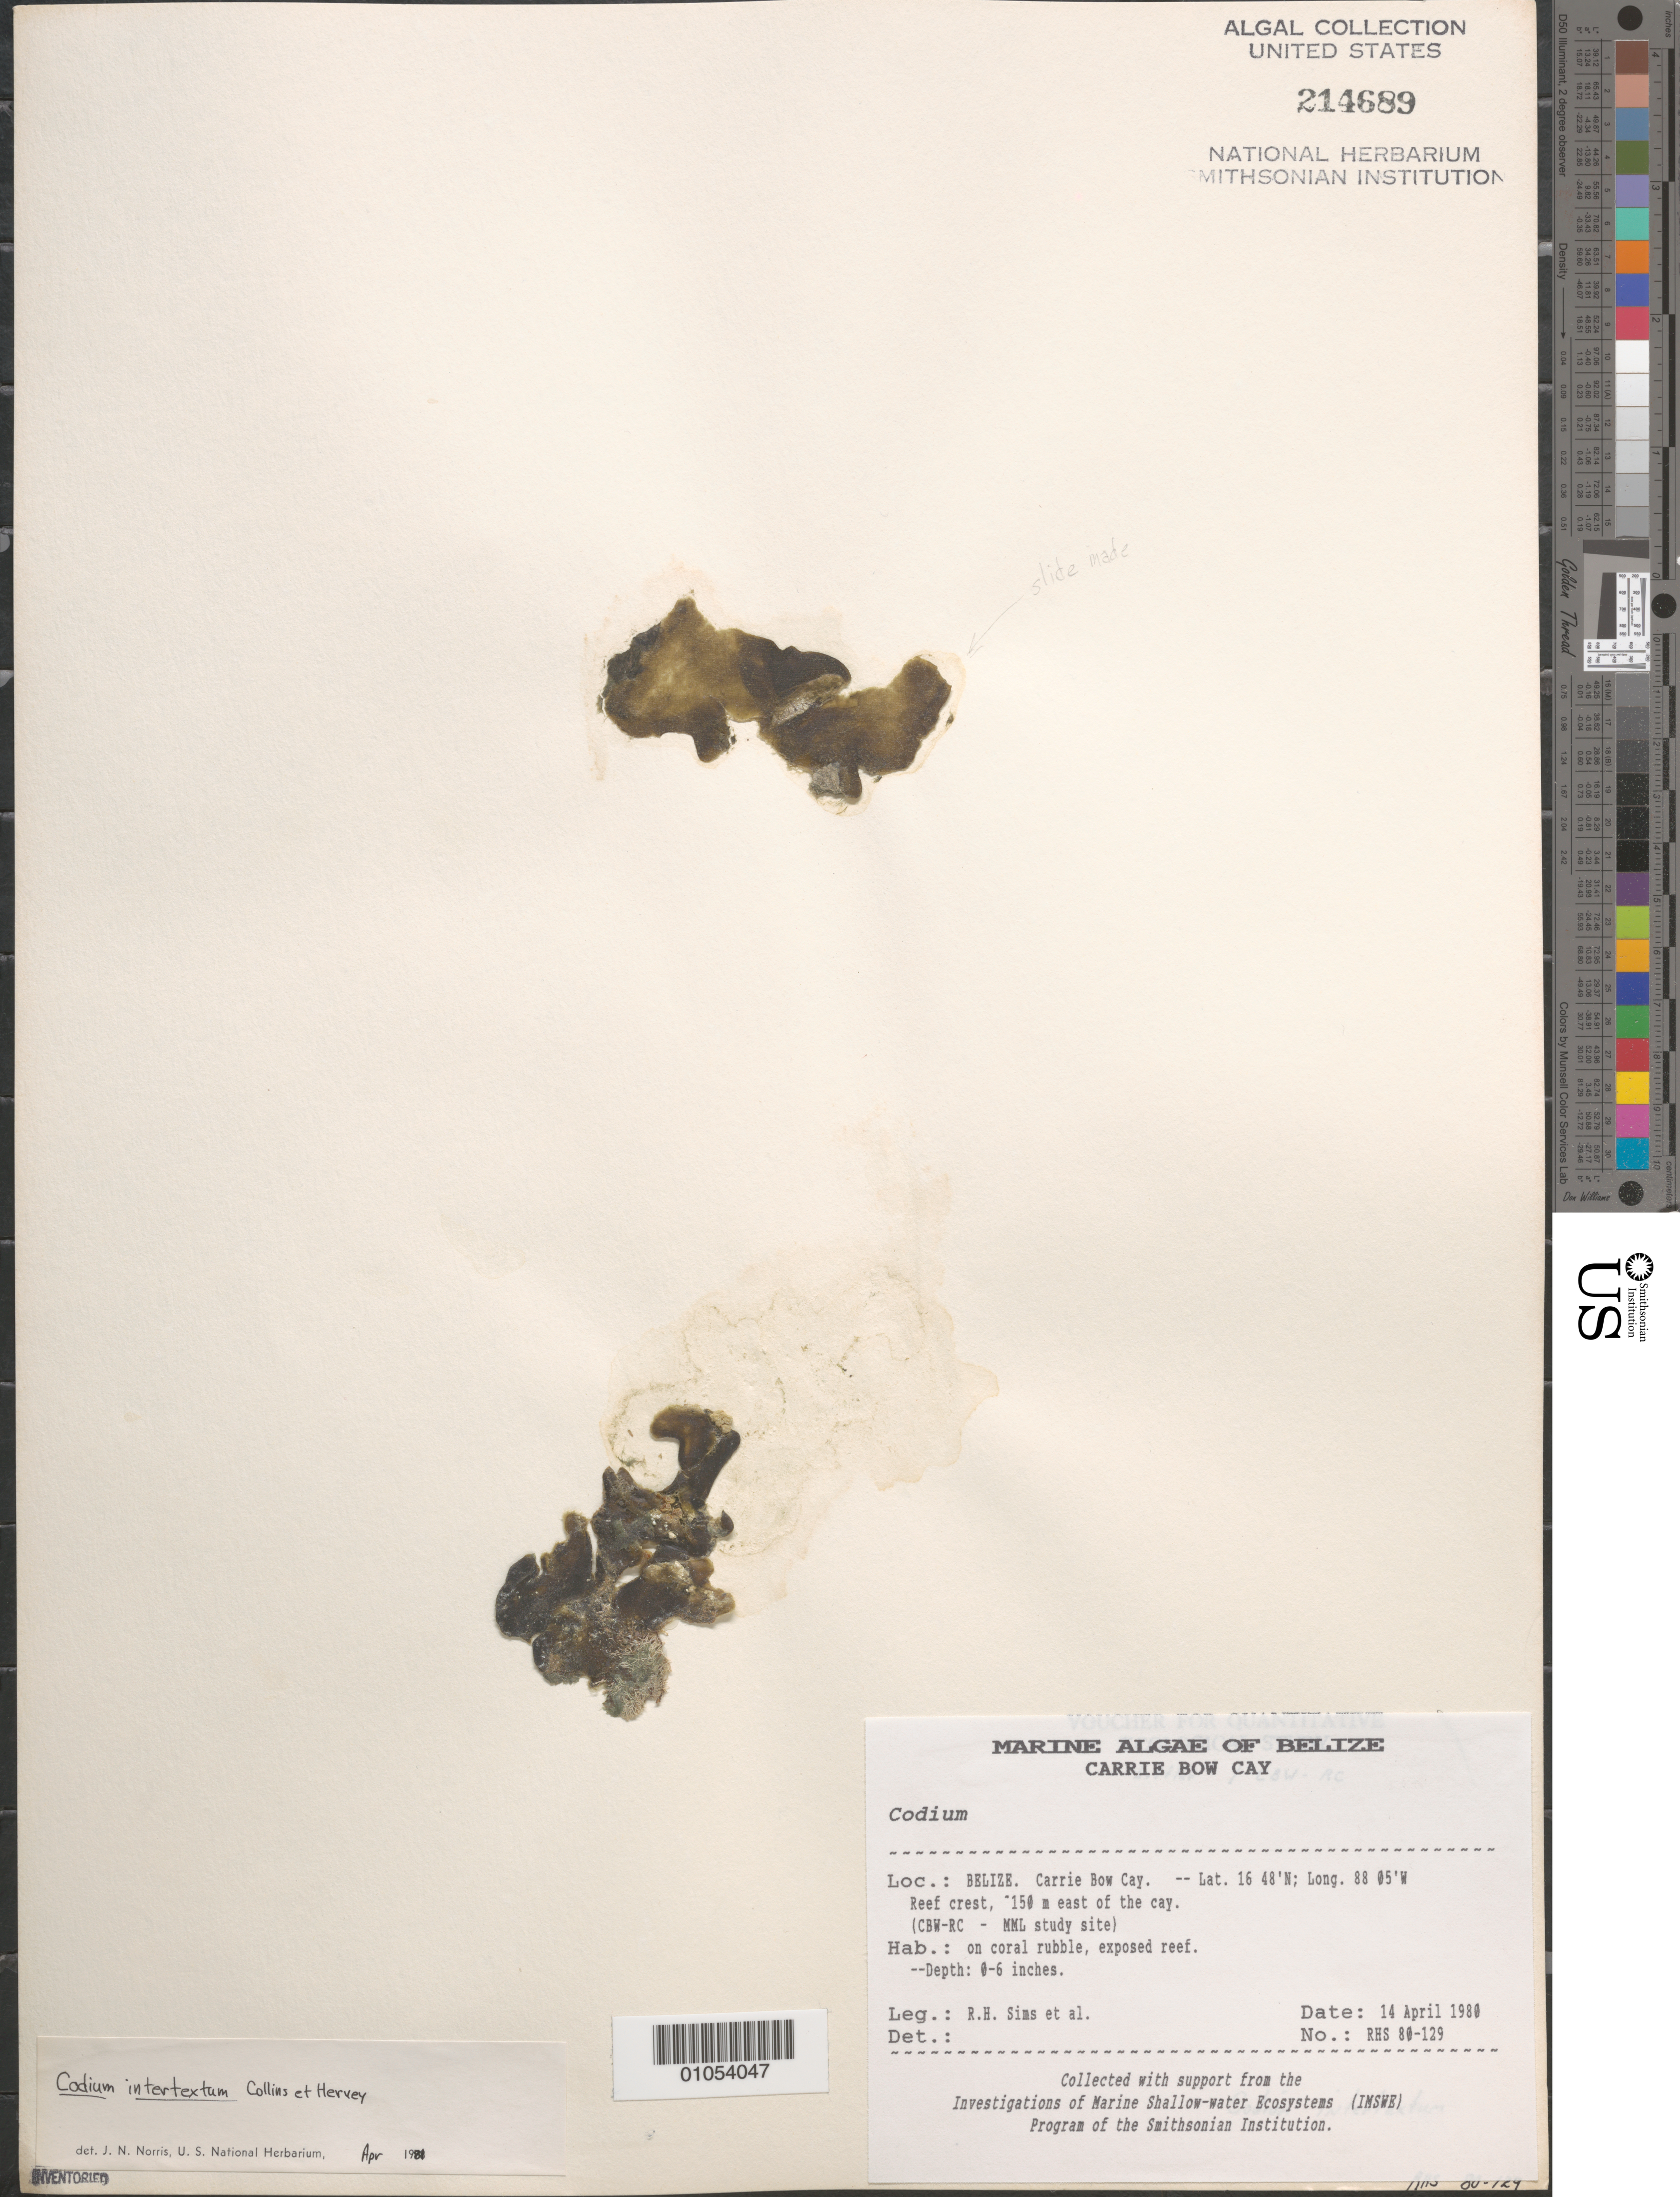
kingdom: Plantae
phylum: Chlorophyta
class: Ulvophyceae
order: Bryopsidales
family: Codiaceae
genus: Codium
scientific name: Codium intertextum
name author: Collins & Herv.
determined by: Norris, James N.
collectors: R. H. Sims & et al.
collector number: RHS 80-129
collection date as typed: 14 Apr 1980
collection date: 1980-04-14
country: Belize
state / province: Stann Creek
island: Carrie Bow Cay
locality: Reef cres, ca. 150 m east of Carrie Bow Cay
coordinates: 16 48'N, 88 05'W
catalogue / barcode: US 214689